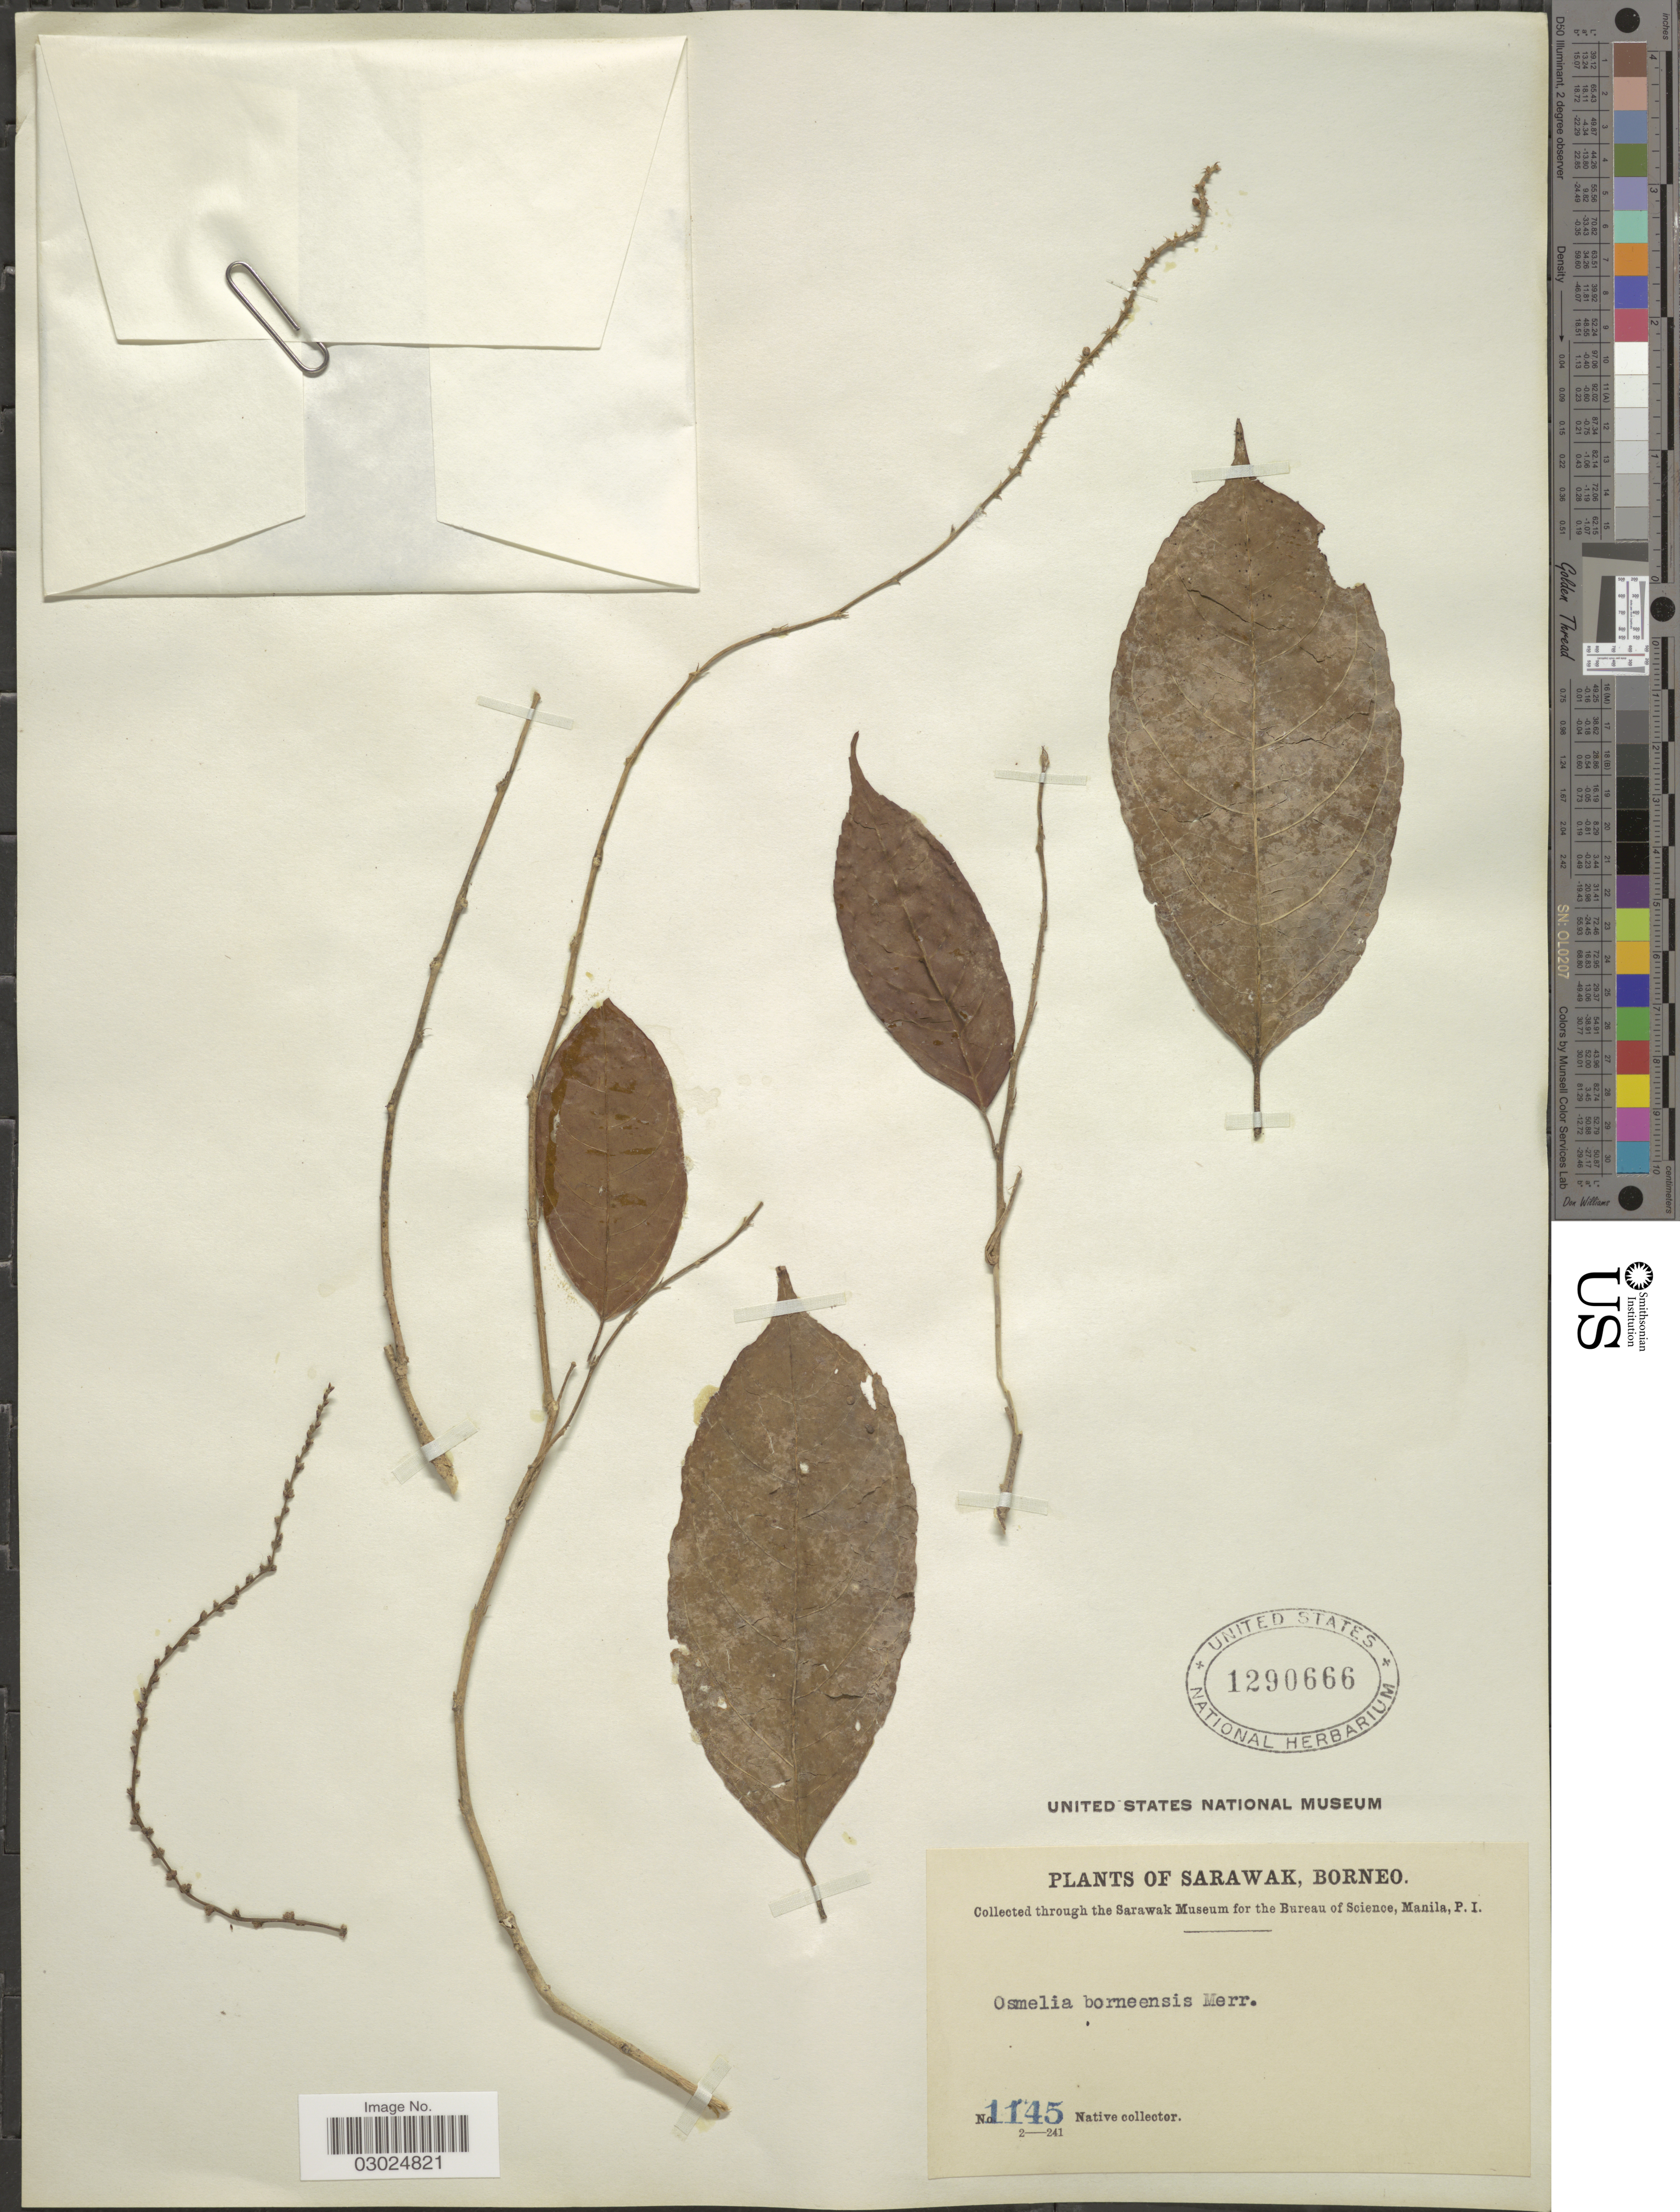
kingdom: Plantae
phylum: Tracheophyta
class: Magnoliopsida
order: Malpighiales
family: Salicaceae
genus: Osmelia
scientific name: Osmelia borneensis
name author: Merr.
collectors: Native collector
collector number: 1145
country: Malaysia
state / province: Sarawak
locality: Borneo.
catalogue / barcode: US 1290666